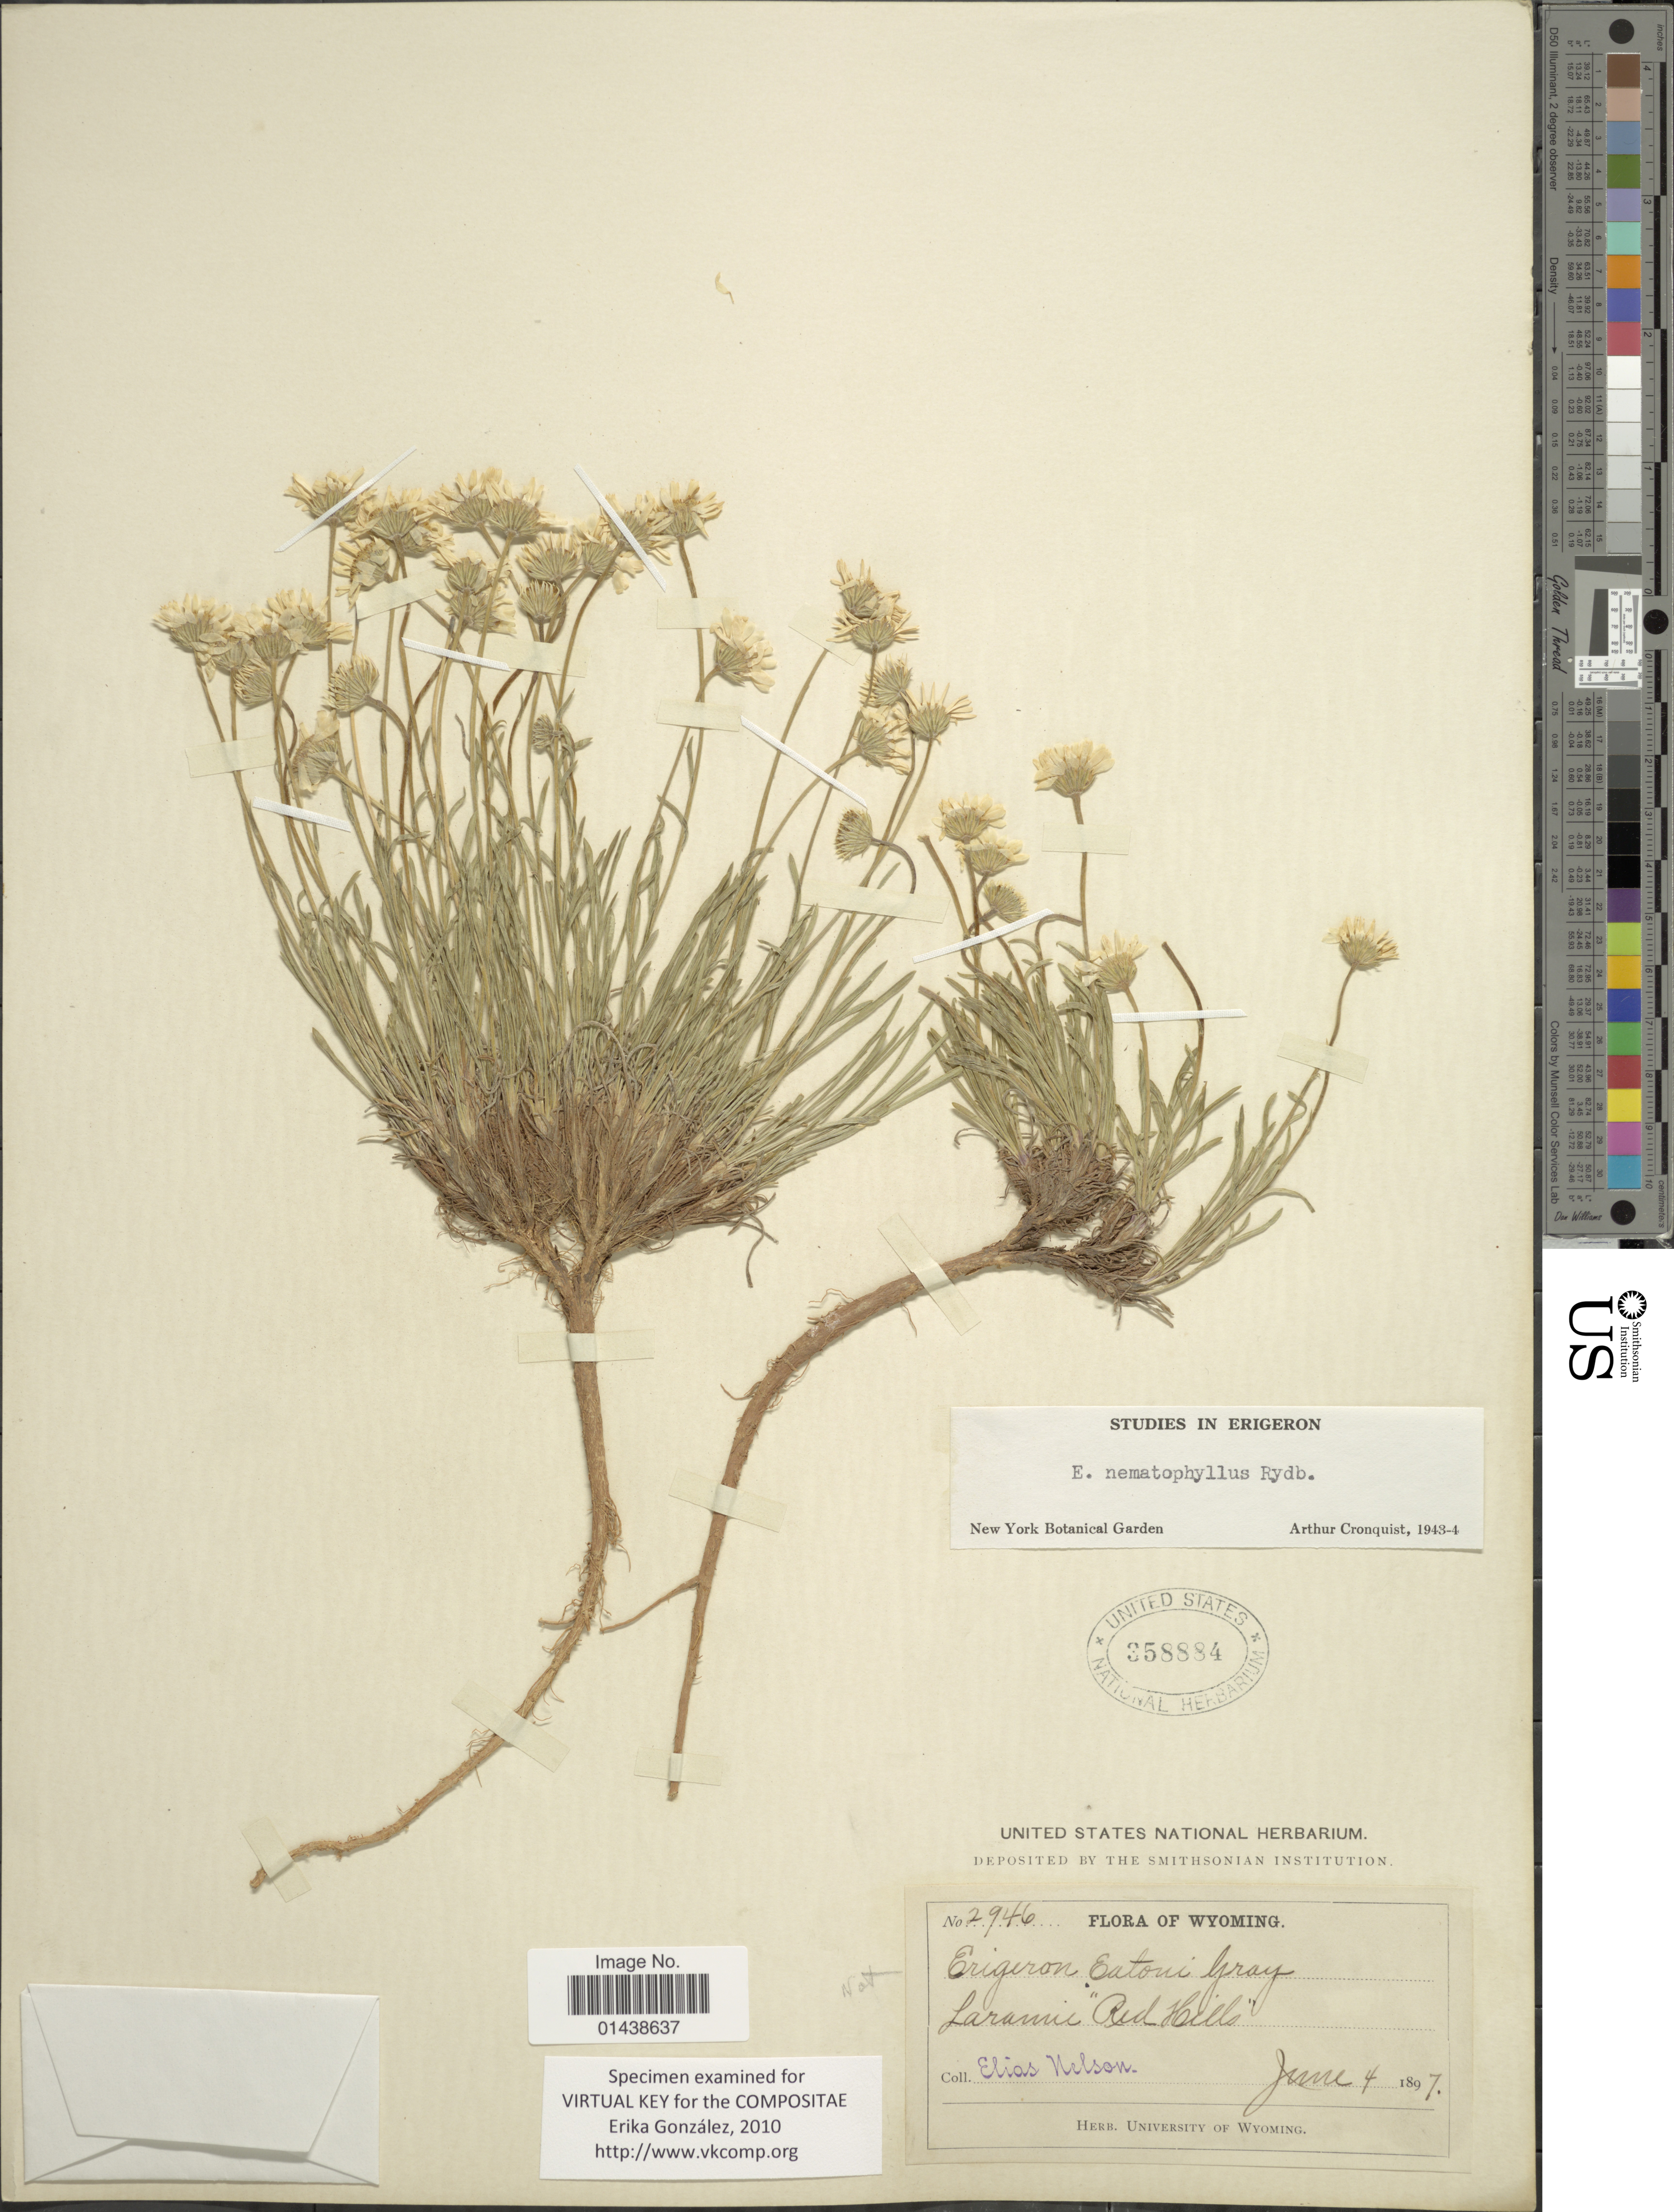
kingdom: Plantae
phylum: Tracheophyta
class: Magnoliopsida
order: Asterales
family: Asteraceae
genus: Erigeron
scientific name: Erigeron nematophyllus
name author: Rydb.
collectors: E. Nelson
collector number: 2946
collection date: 1897-06-04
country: United States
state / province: Wyoming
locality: Laramie "Red Hills"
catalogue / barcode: US 358884